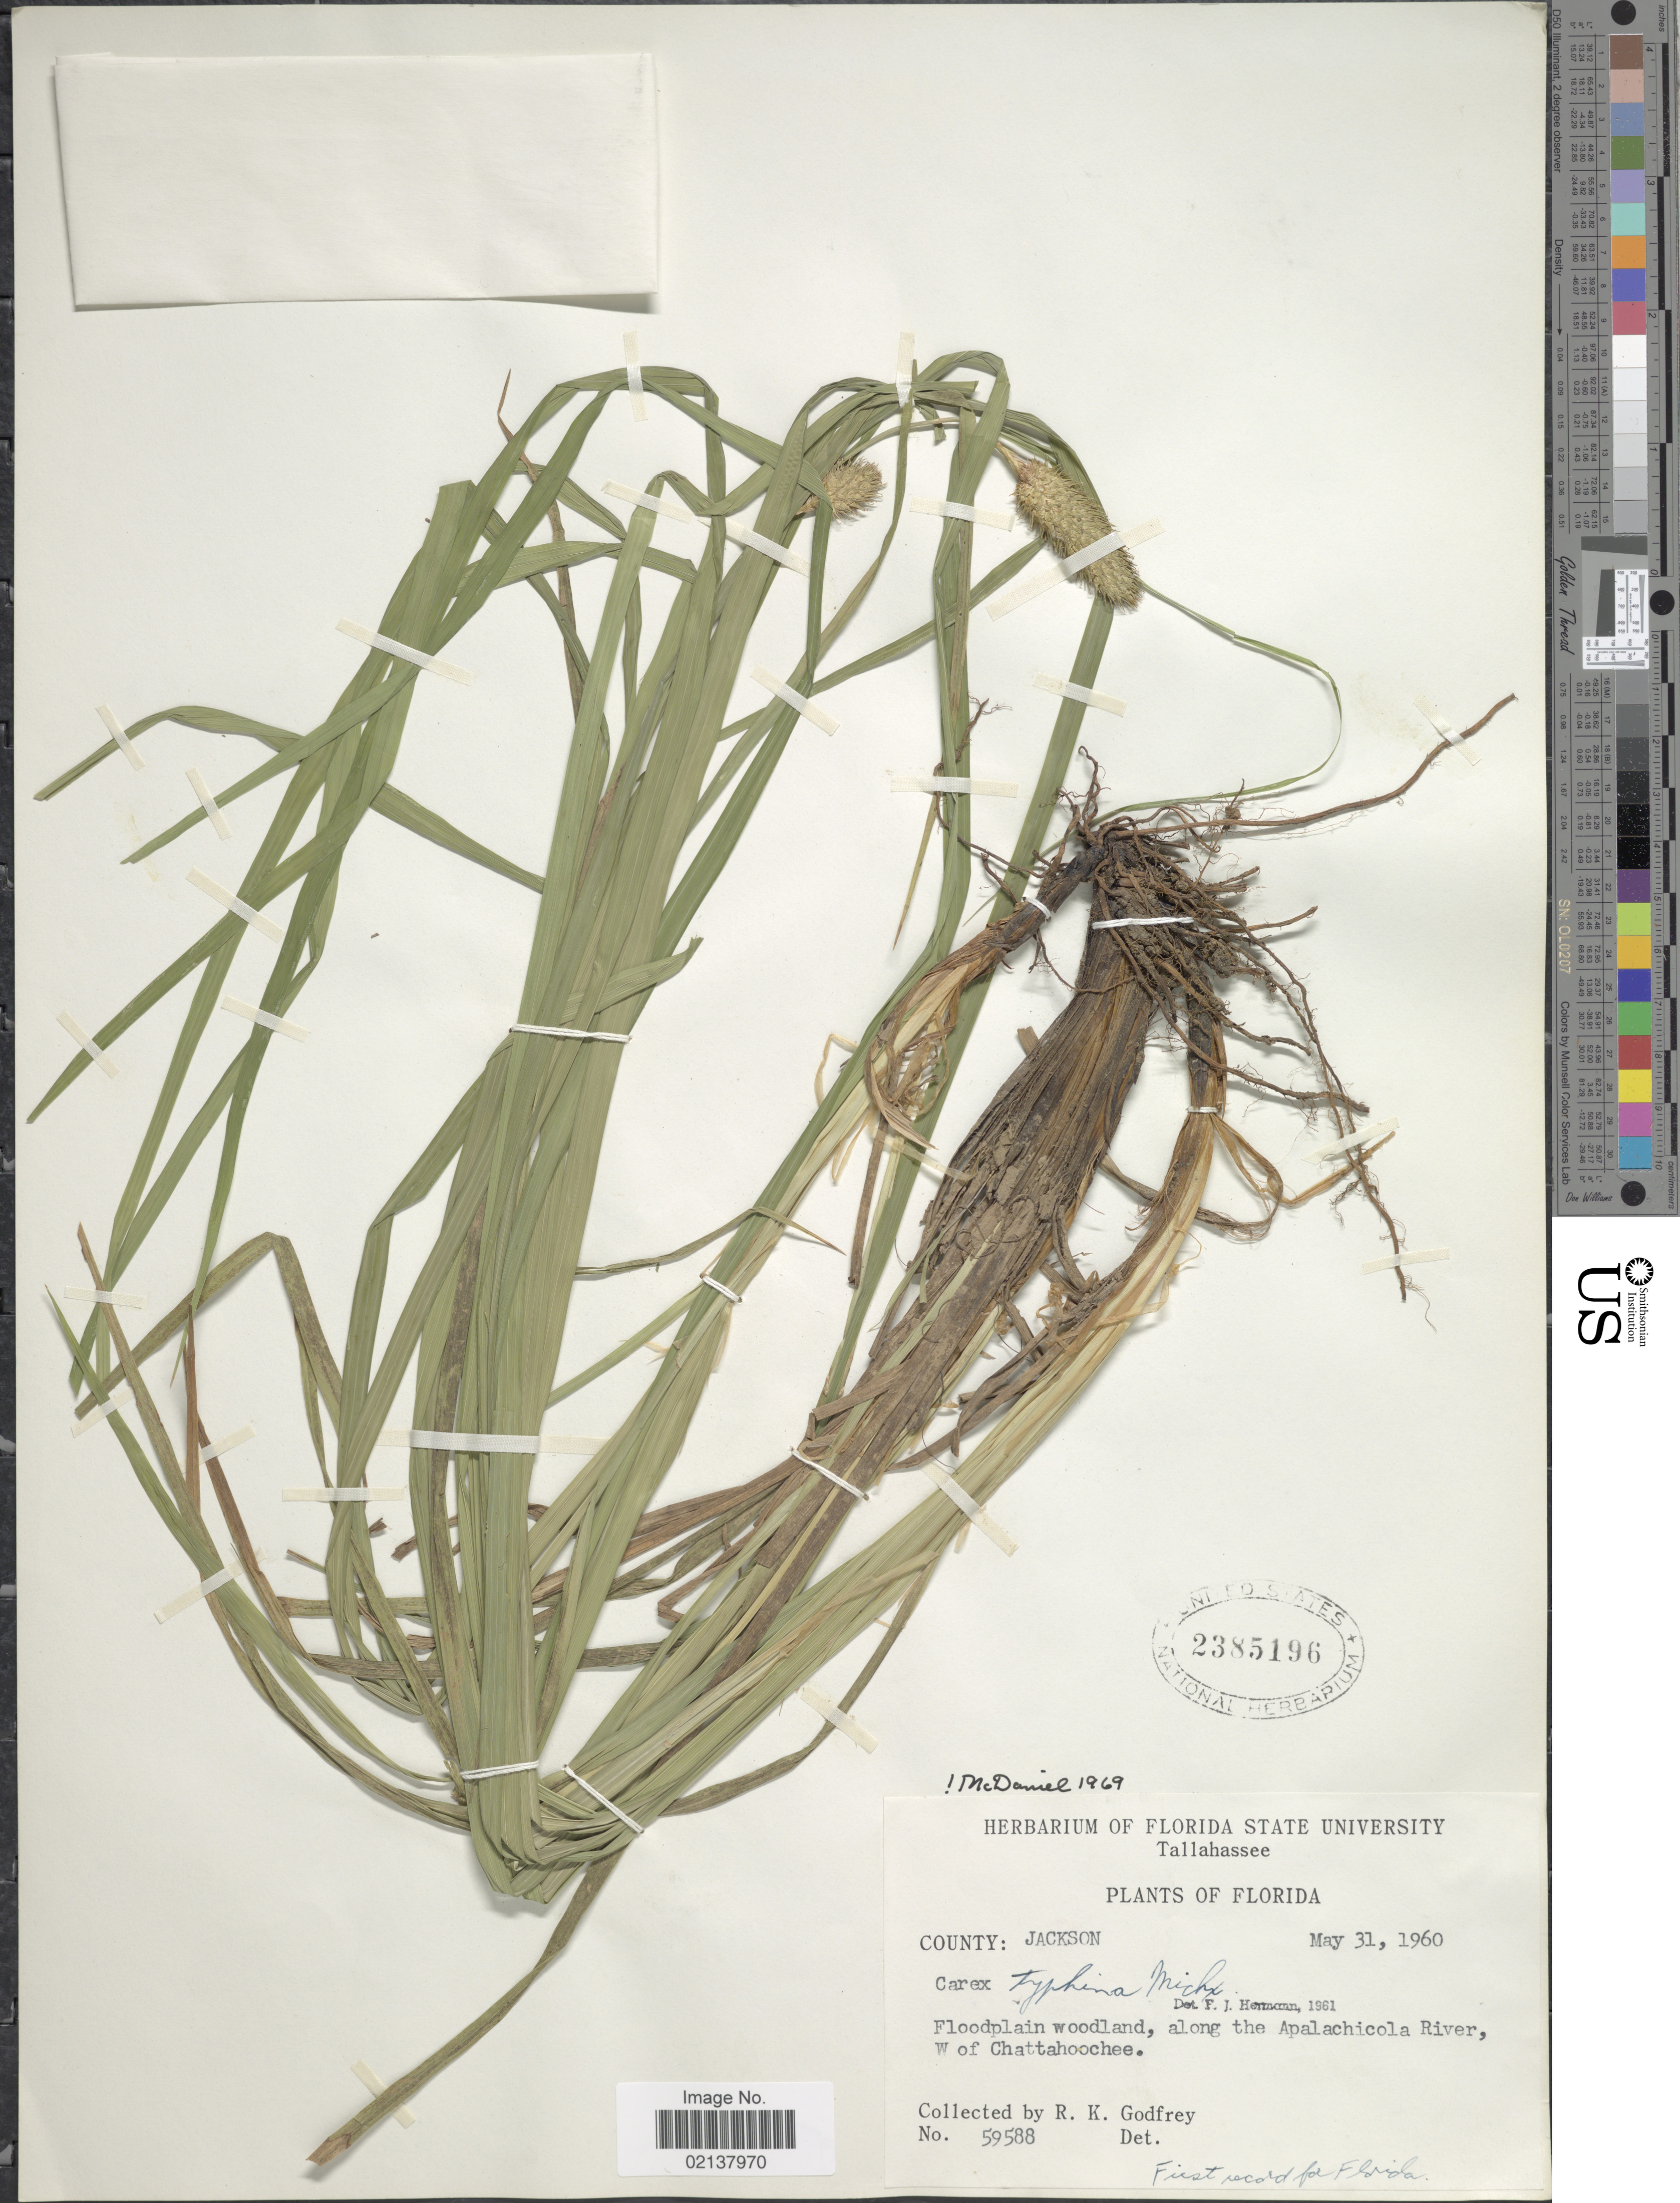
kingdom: Plantae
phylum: Tracheophyta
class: Liliopsida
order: Poales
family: Cyperaceae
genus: Carex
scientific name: Carex typhina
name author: Michx.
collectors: R. K. Godfrey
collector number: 59588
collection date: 1960-05-31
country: United States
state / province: Florida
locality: Florida, Floodplain woodland, along the Apalacchicola River, W of Chattahoochee. County: Jackson.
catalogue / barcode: US 2385196